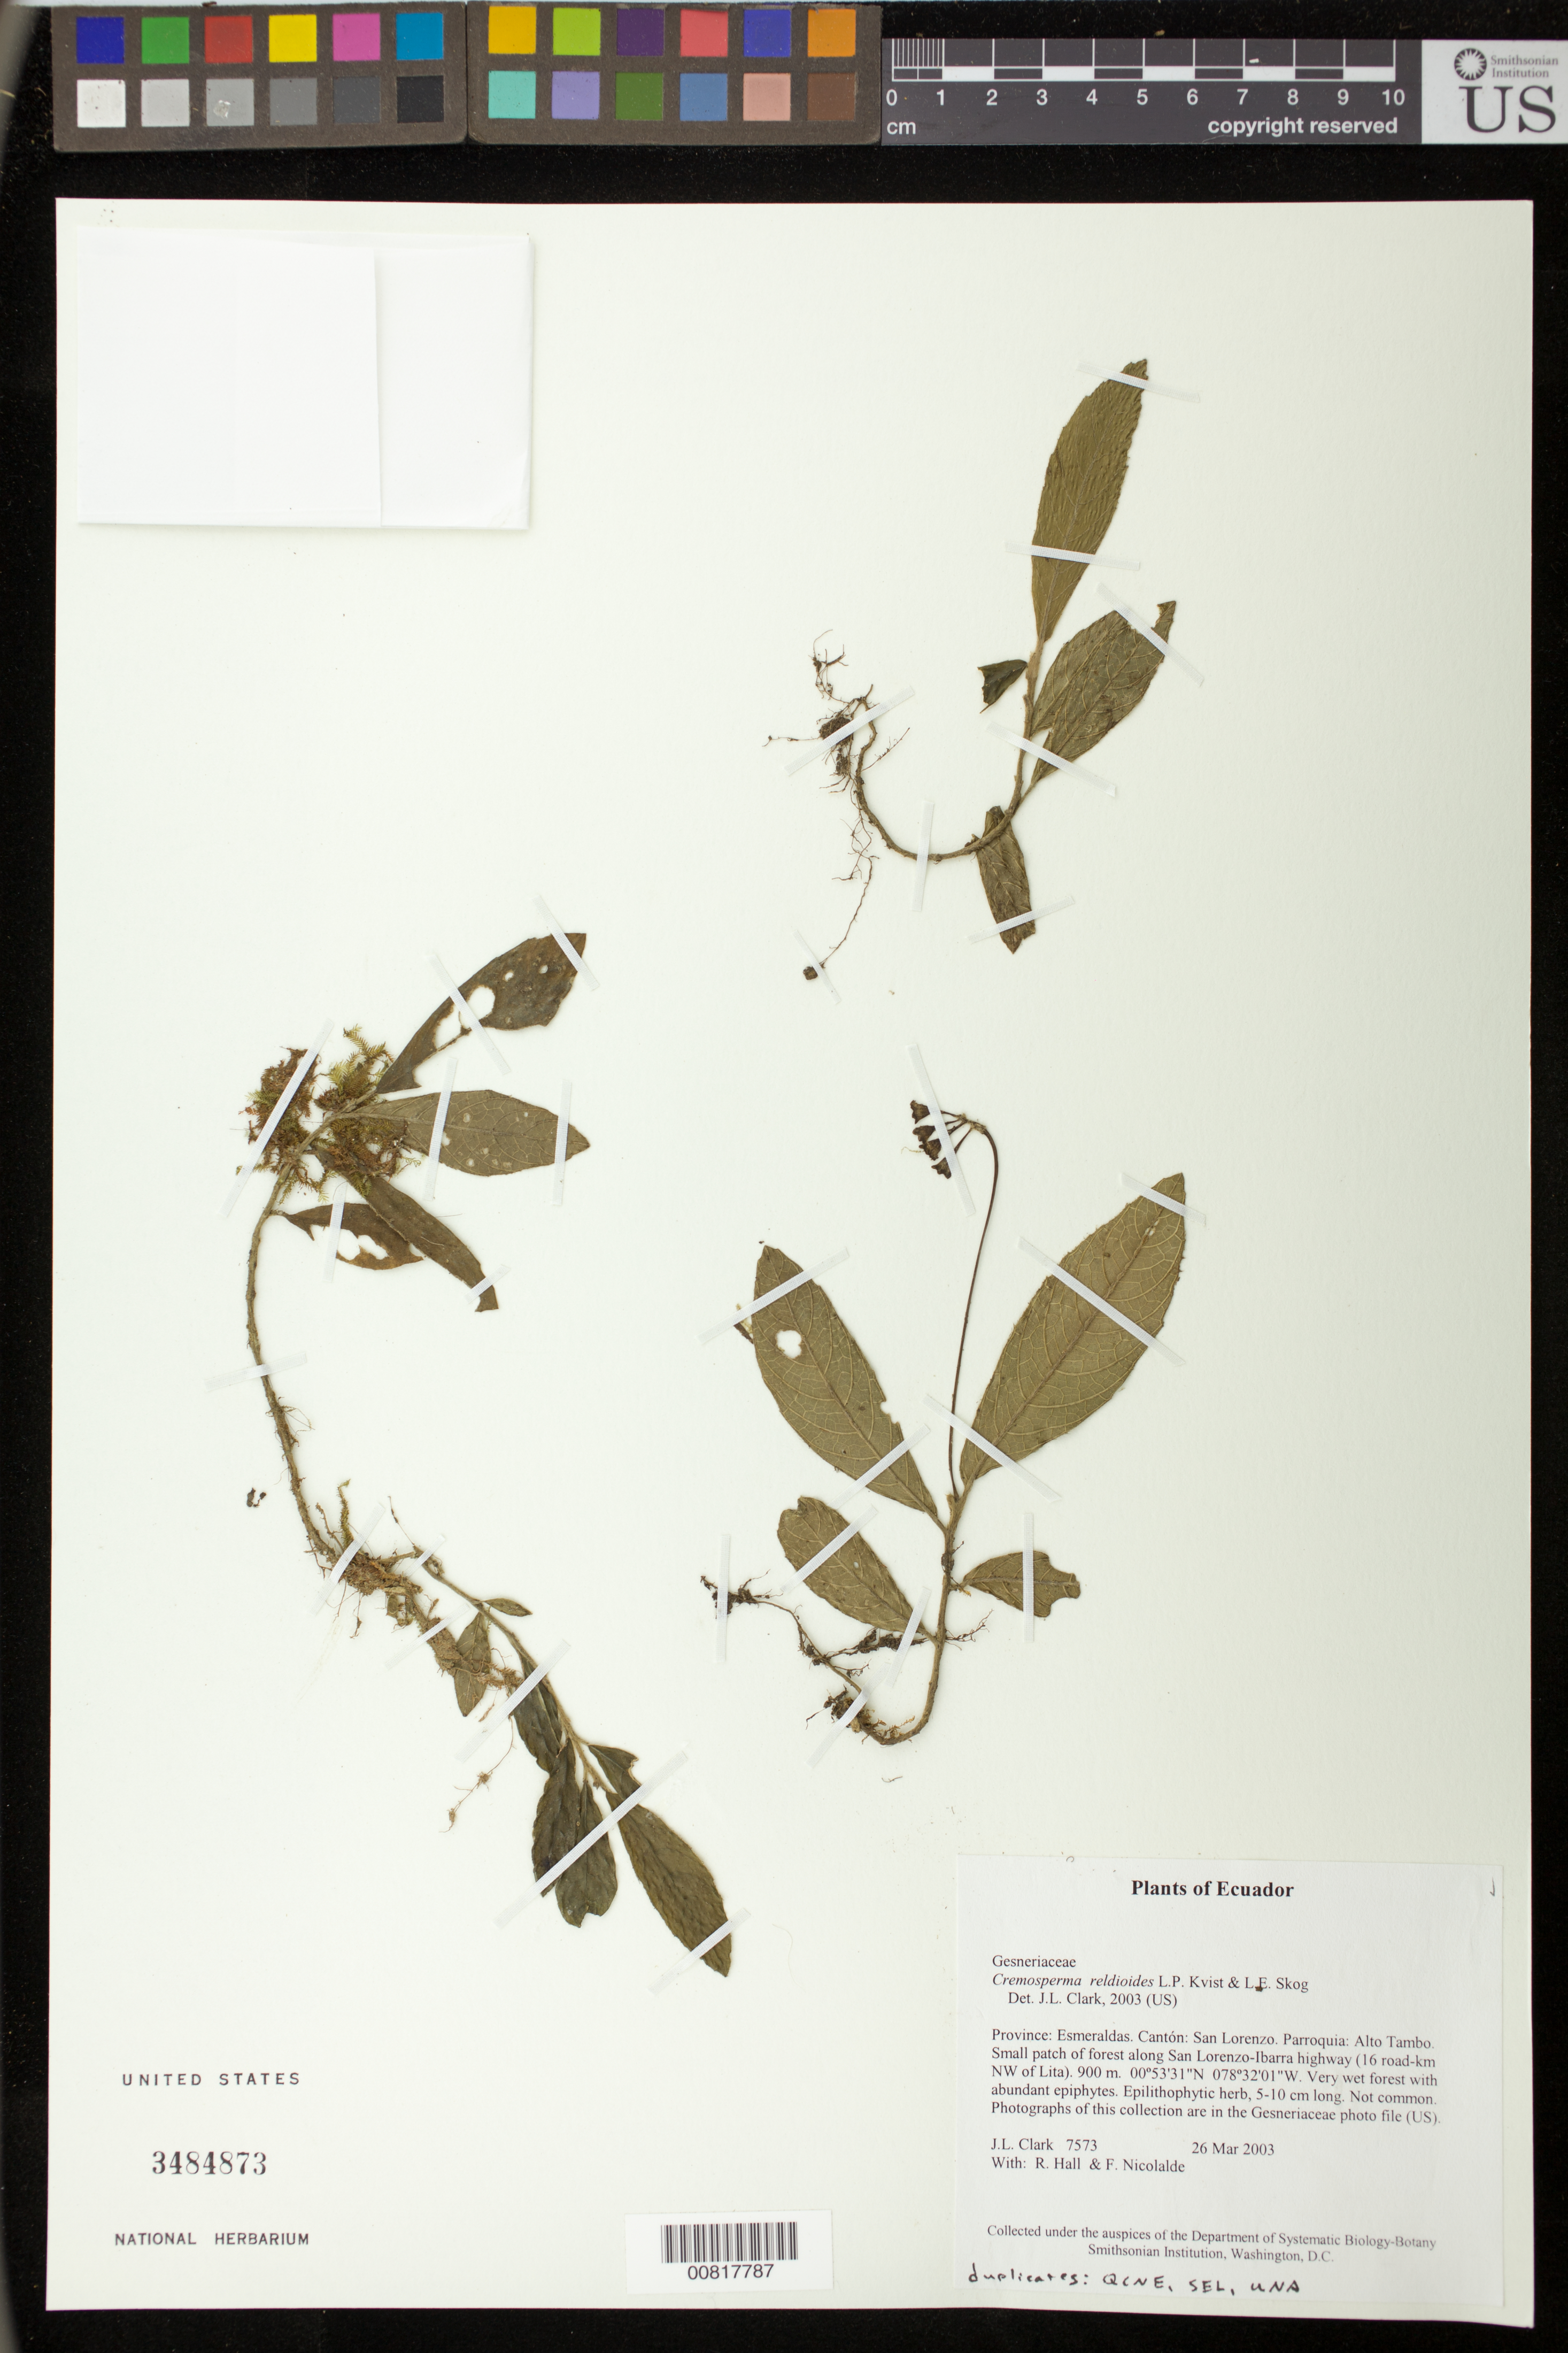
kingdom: Plantae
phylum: Tracheophyta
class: Magnoliopsida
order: Lamiales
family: Gesneriaceae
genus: Cremosperma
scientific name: Cremosperma reldioides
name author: L.P. Kvist & L.E. Skog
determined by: Clark, J. L., (SEL), The Marie Selby Botanical Garden (UNITED STATES)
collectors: J. L. Clark, R. Hall & F. Nicolalde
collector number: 7573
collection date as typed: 26 Mar 2003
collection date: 2003-03-26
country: Ecuador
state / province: Esmeraldas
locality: San Lorenzo. Parroquia: Alto Tambo. Small patch of forest along San Lorenzo-Ibarra highway (16 road-km NW of Lita).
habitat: Very wet forest with abundant epiphytes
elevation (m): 900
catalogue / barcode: US 3484873